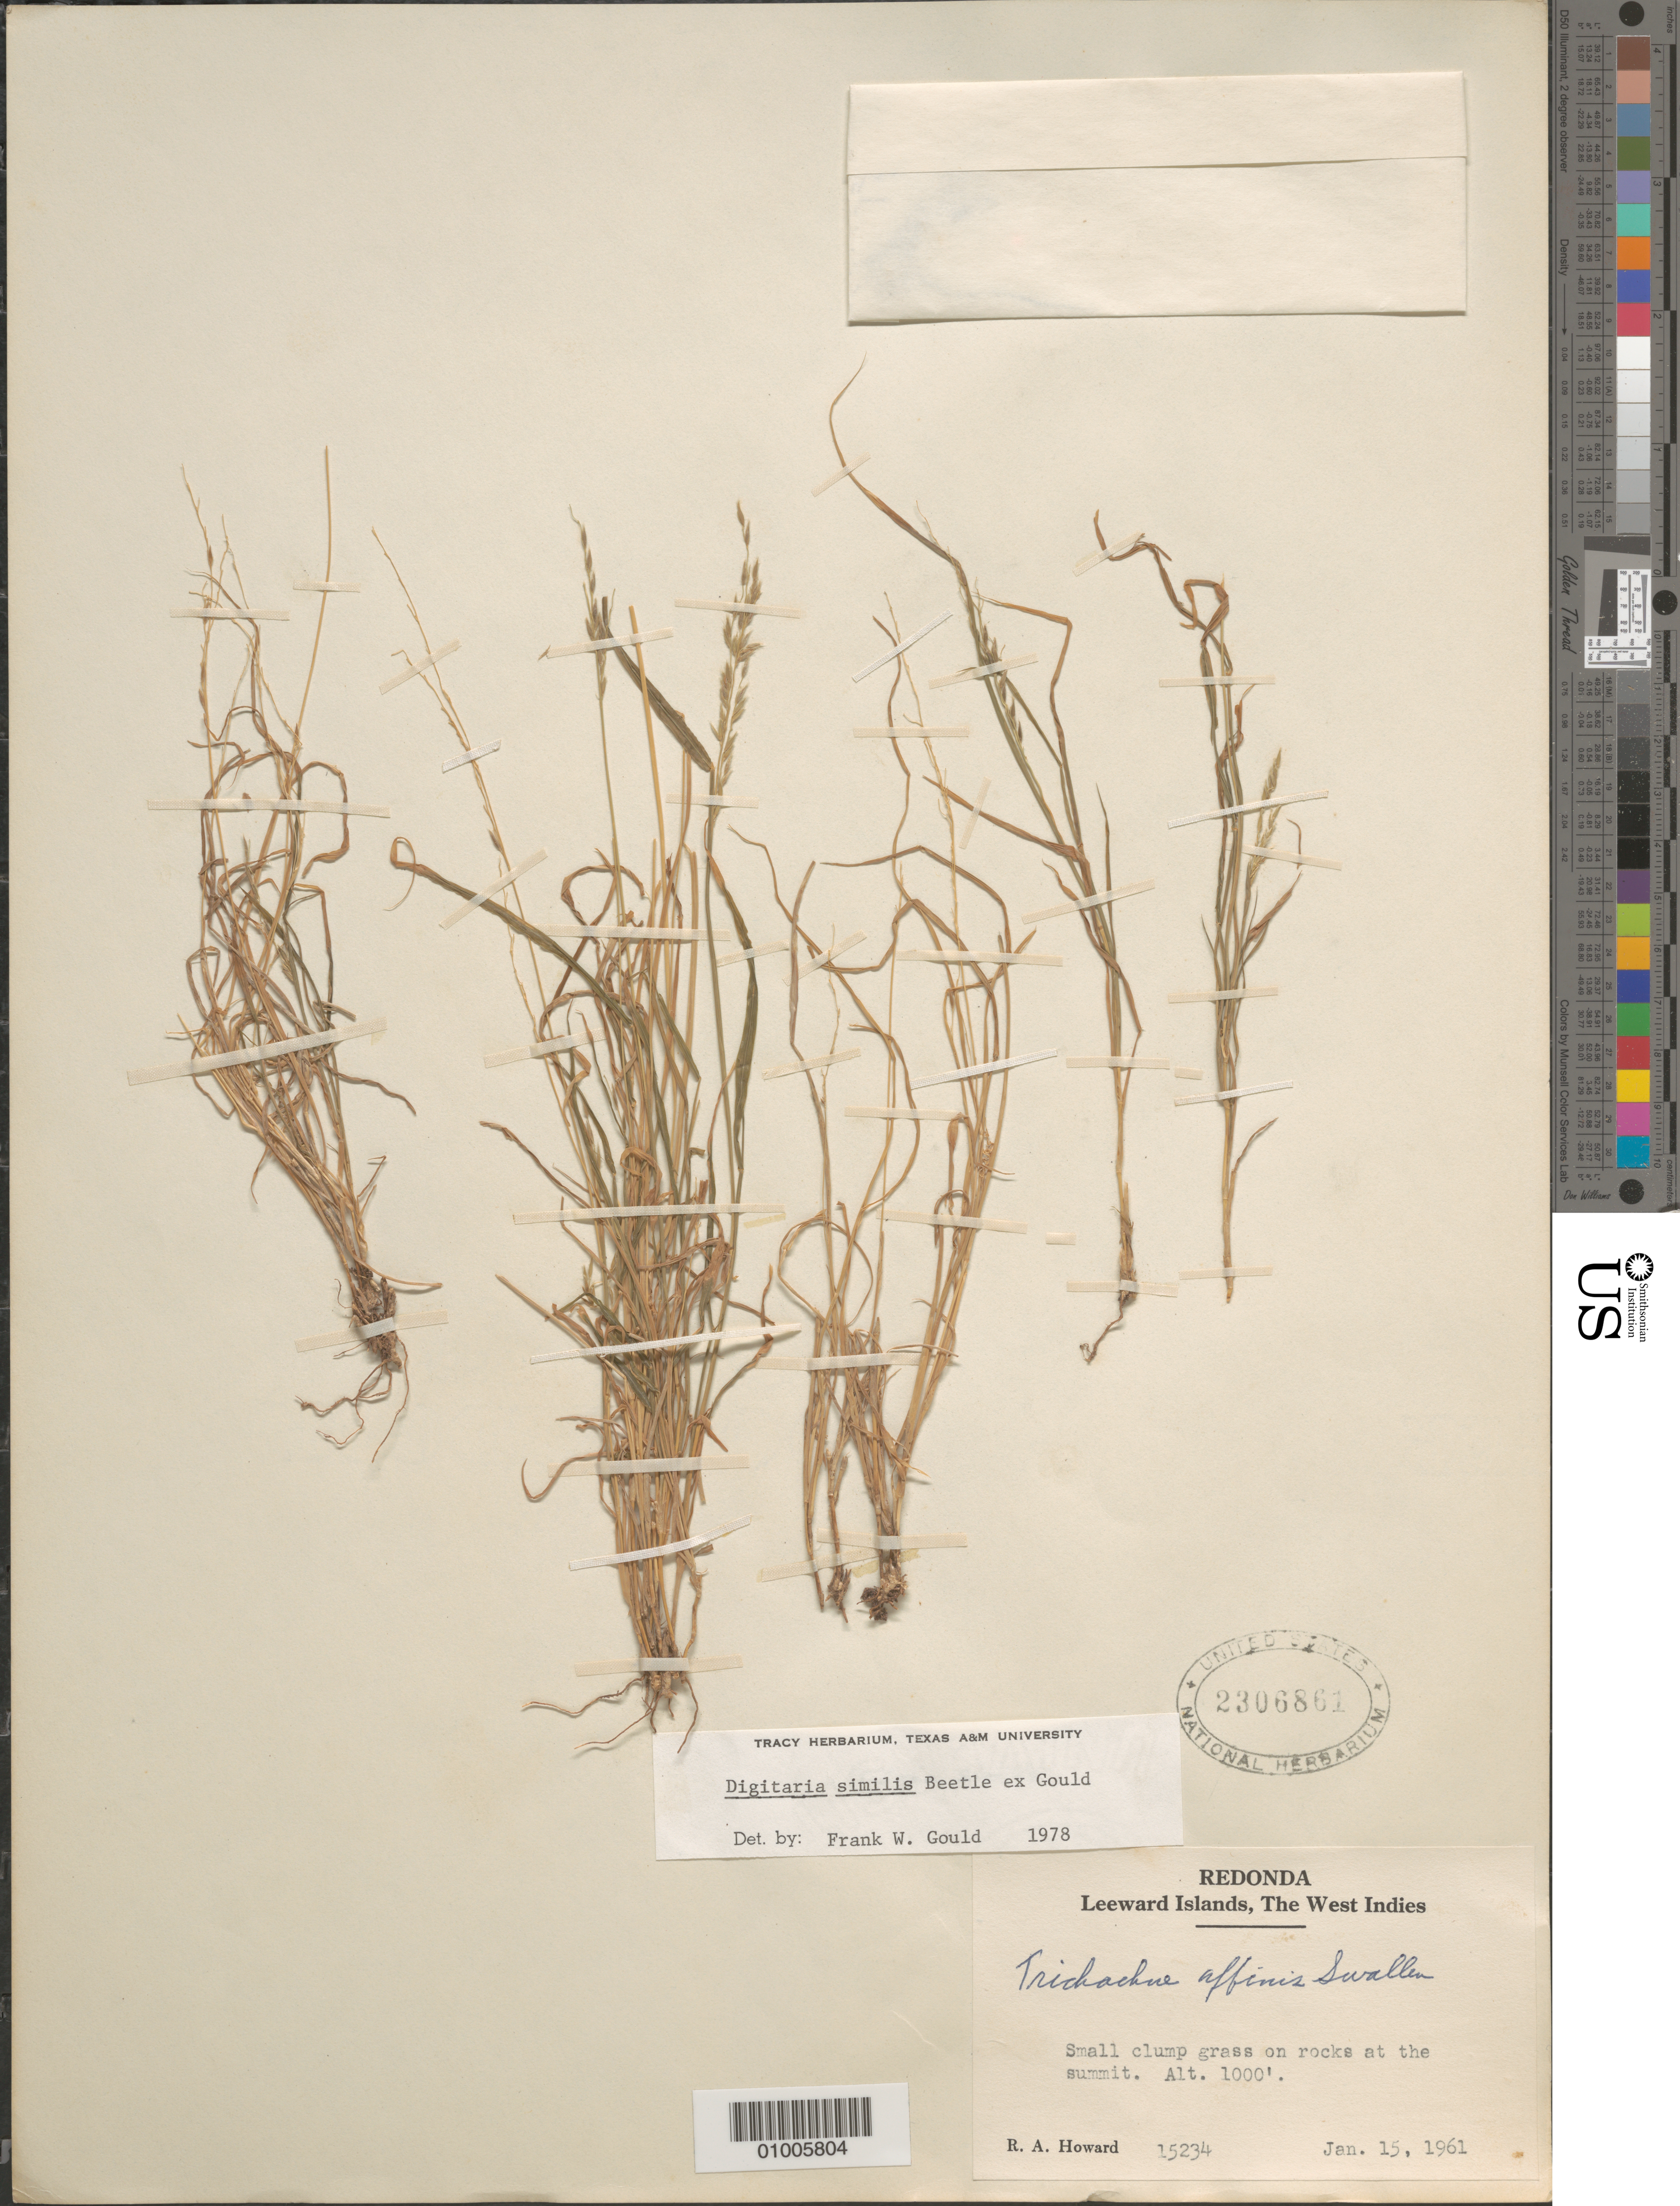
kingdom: Plantae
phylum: Tracheophyta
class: Liliopsida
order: Poales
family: Poaceae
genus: Digitaria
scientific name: Digitaria similis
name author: Beetle ex Gould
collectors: R. A. Howard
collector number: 15234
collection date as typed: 15 Jan 1961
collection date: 1961-01-15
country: Antigua and Barbuda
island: Redonda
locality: Leeward Islands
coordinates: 0 N, 0 E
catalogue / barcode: US 2306861